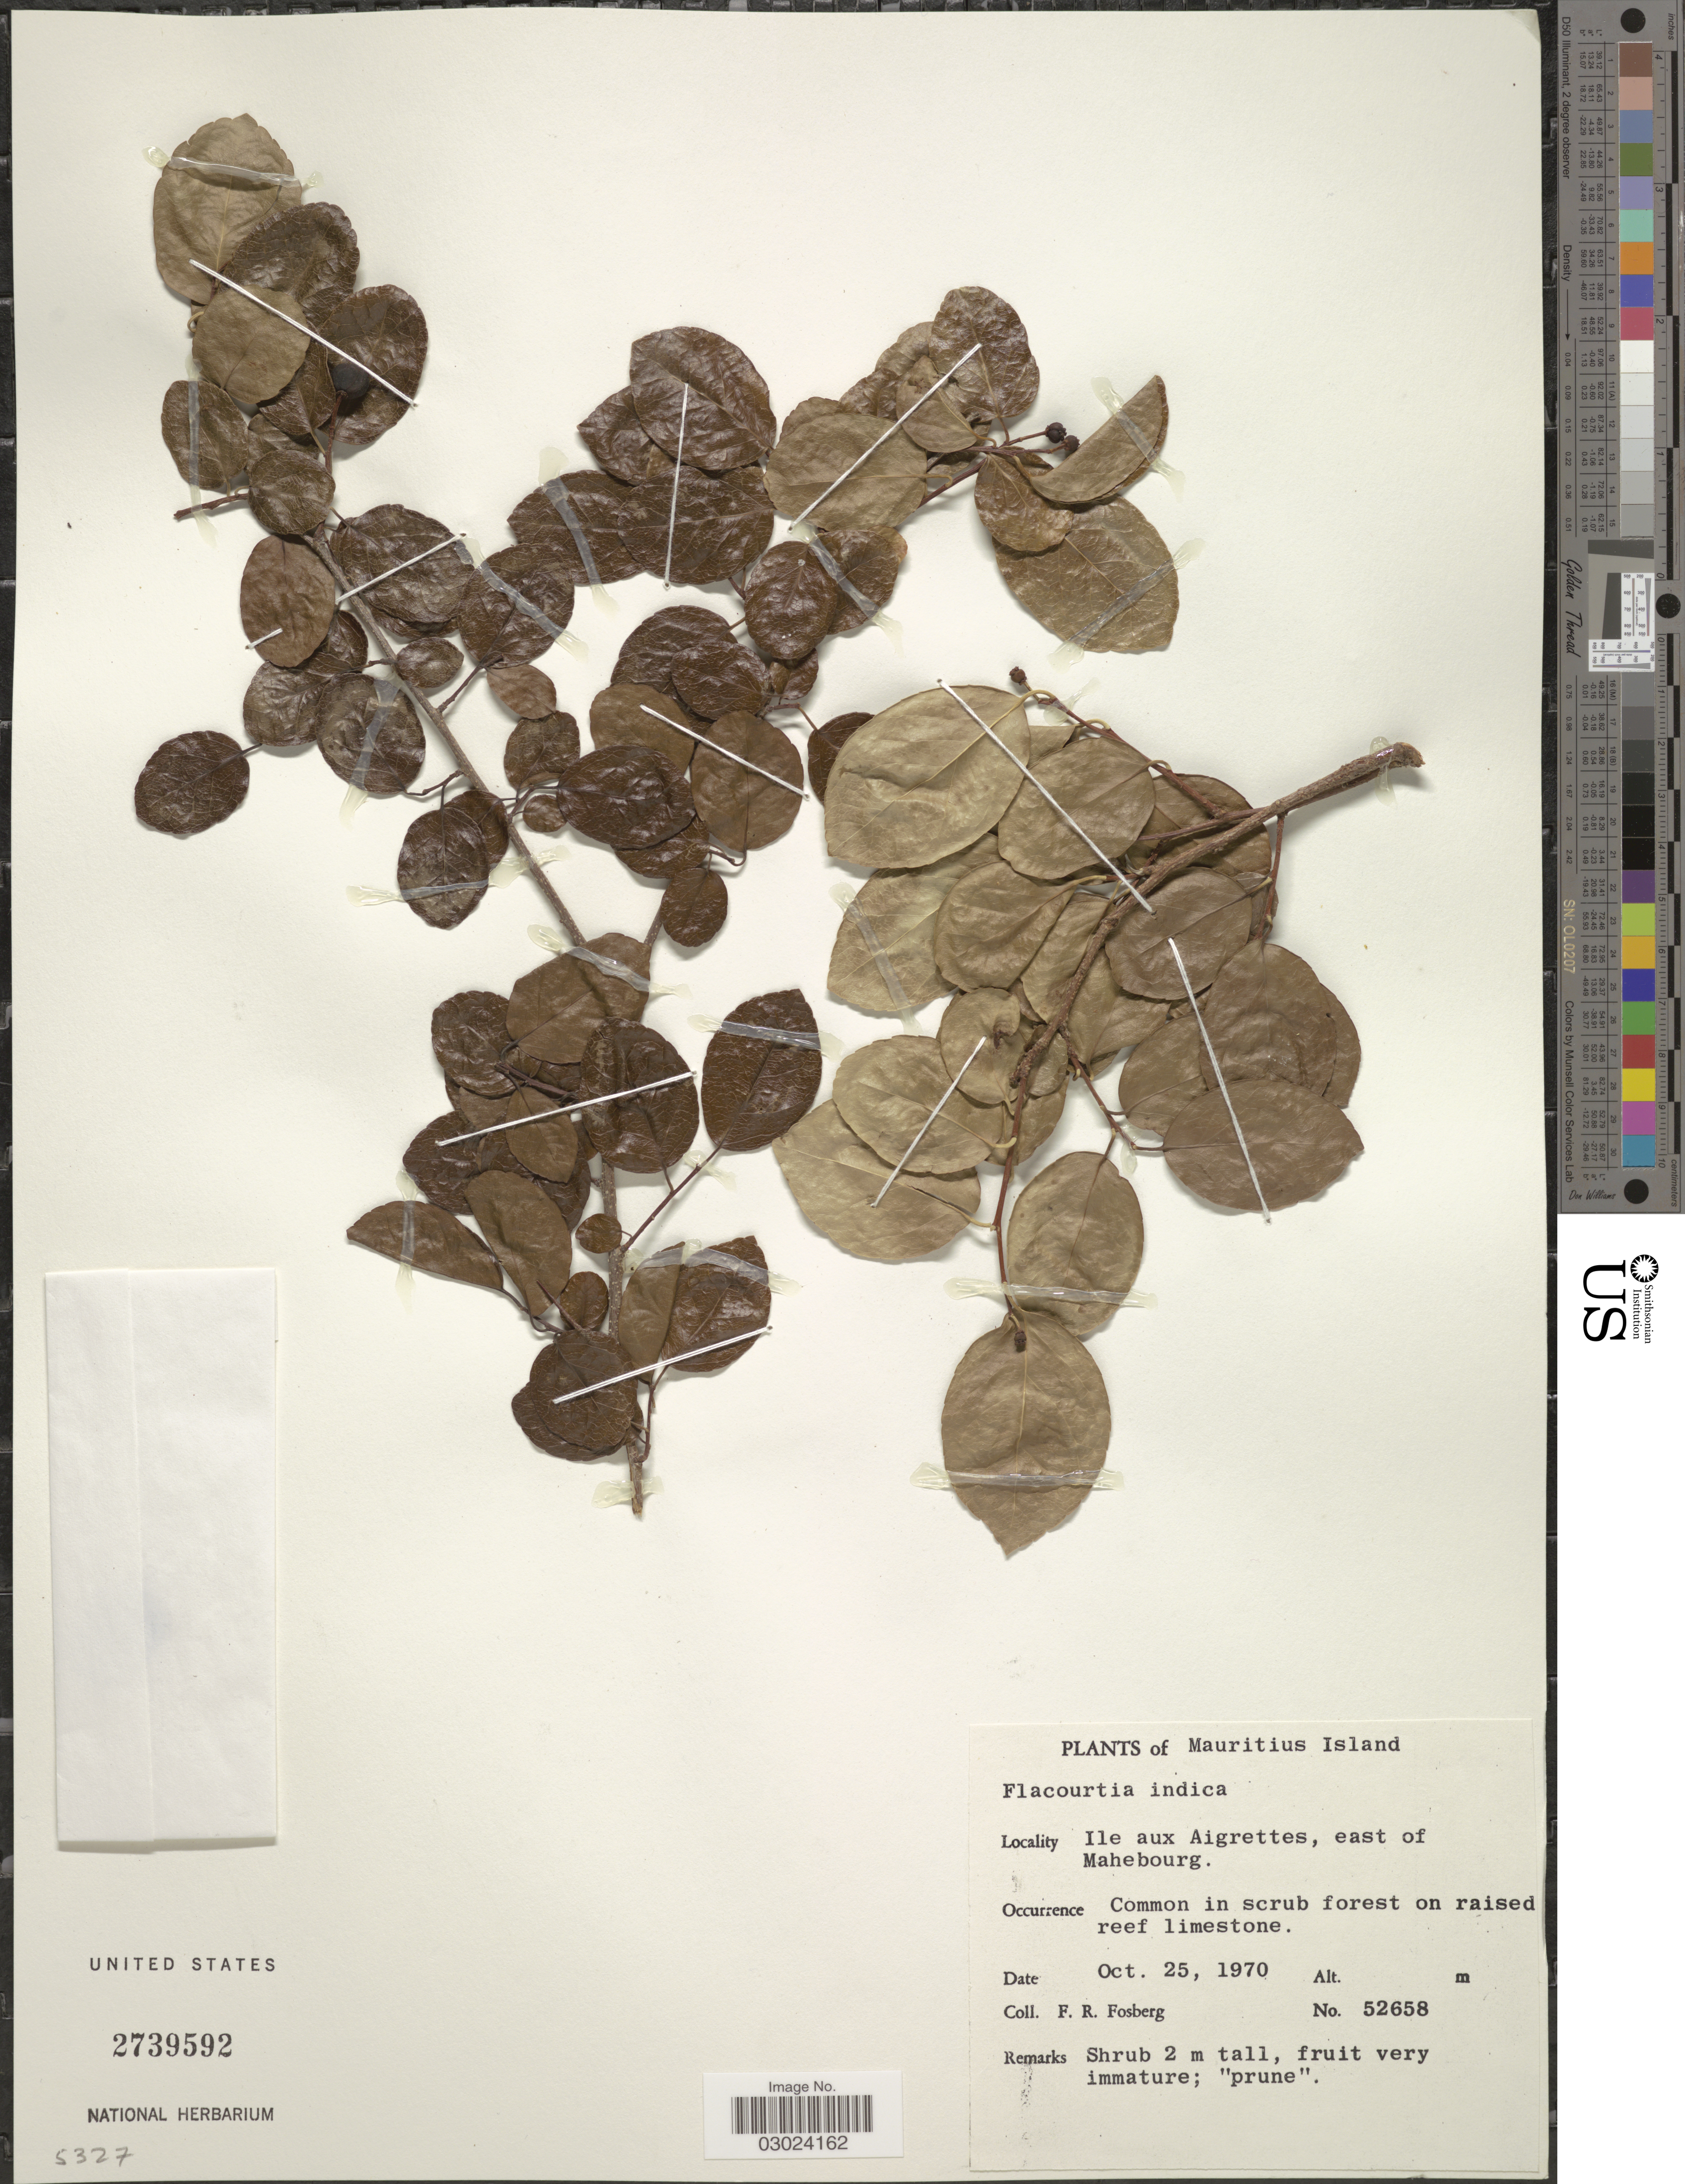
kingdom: Plantae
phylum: Tracheophyta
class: Magnoliopsida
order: Malpighiales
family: Salicaceae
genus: Flacourtia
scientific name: Flacourtia indica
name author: (Burm. f.) Merr.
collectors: F. R. Fosberg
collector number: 52658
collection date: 1970-10-25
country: Mauritius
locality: Mauritius Island. Ile aux Aigrettes, east of Mahebourg.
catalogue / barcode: US 2739592